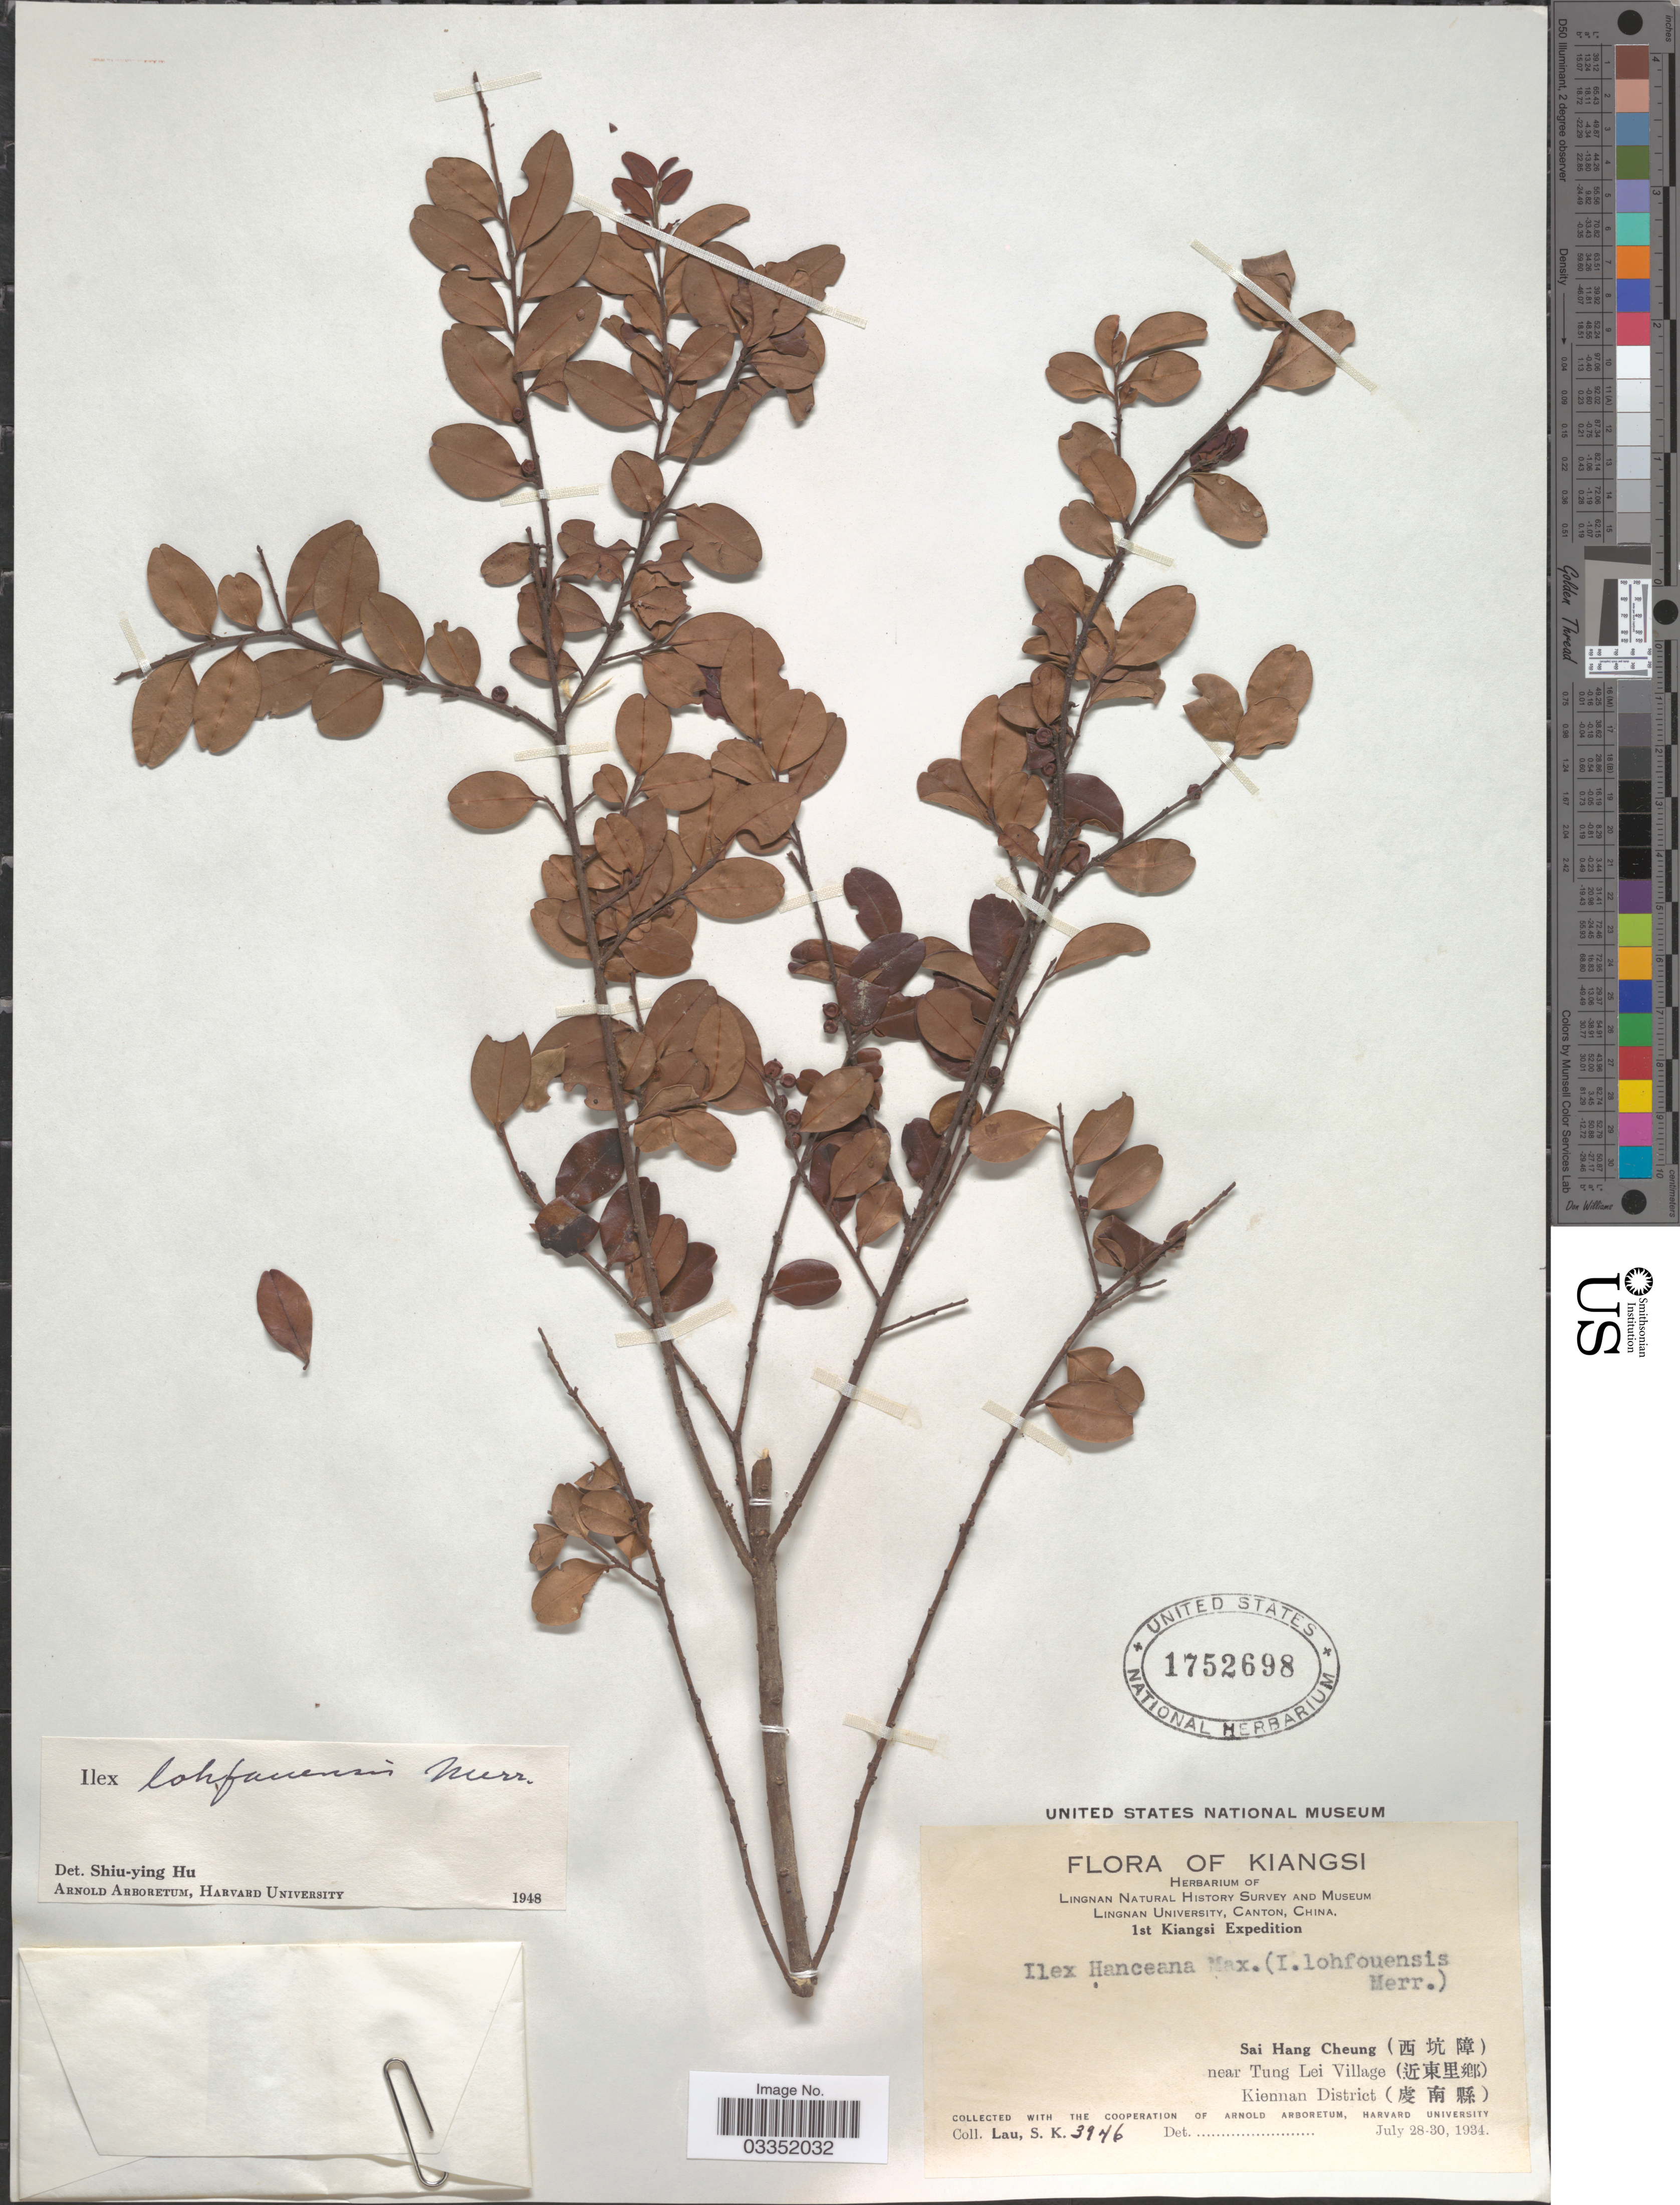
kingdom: Plantae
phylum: Tracheophyta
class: Magnoliopsida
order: Aquifoliales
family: Aquifoliaceae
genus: Ilex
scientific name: Ilex lohfauensis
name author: Merr.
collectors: S. K. Lau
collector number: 3946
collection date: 1934-07-28/1934-07-30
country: China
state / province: Jiangxi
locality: Kiangsi. Sai Hang Cheung (X) near Tung Lei Village (X) Kiennan District (X).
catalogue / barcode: US 1752698